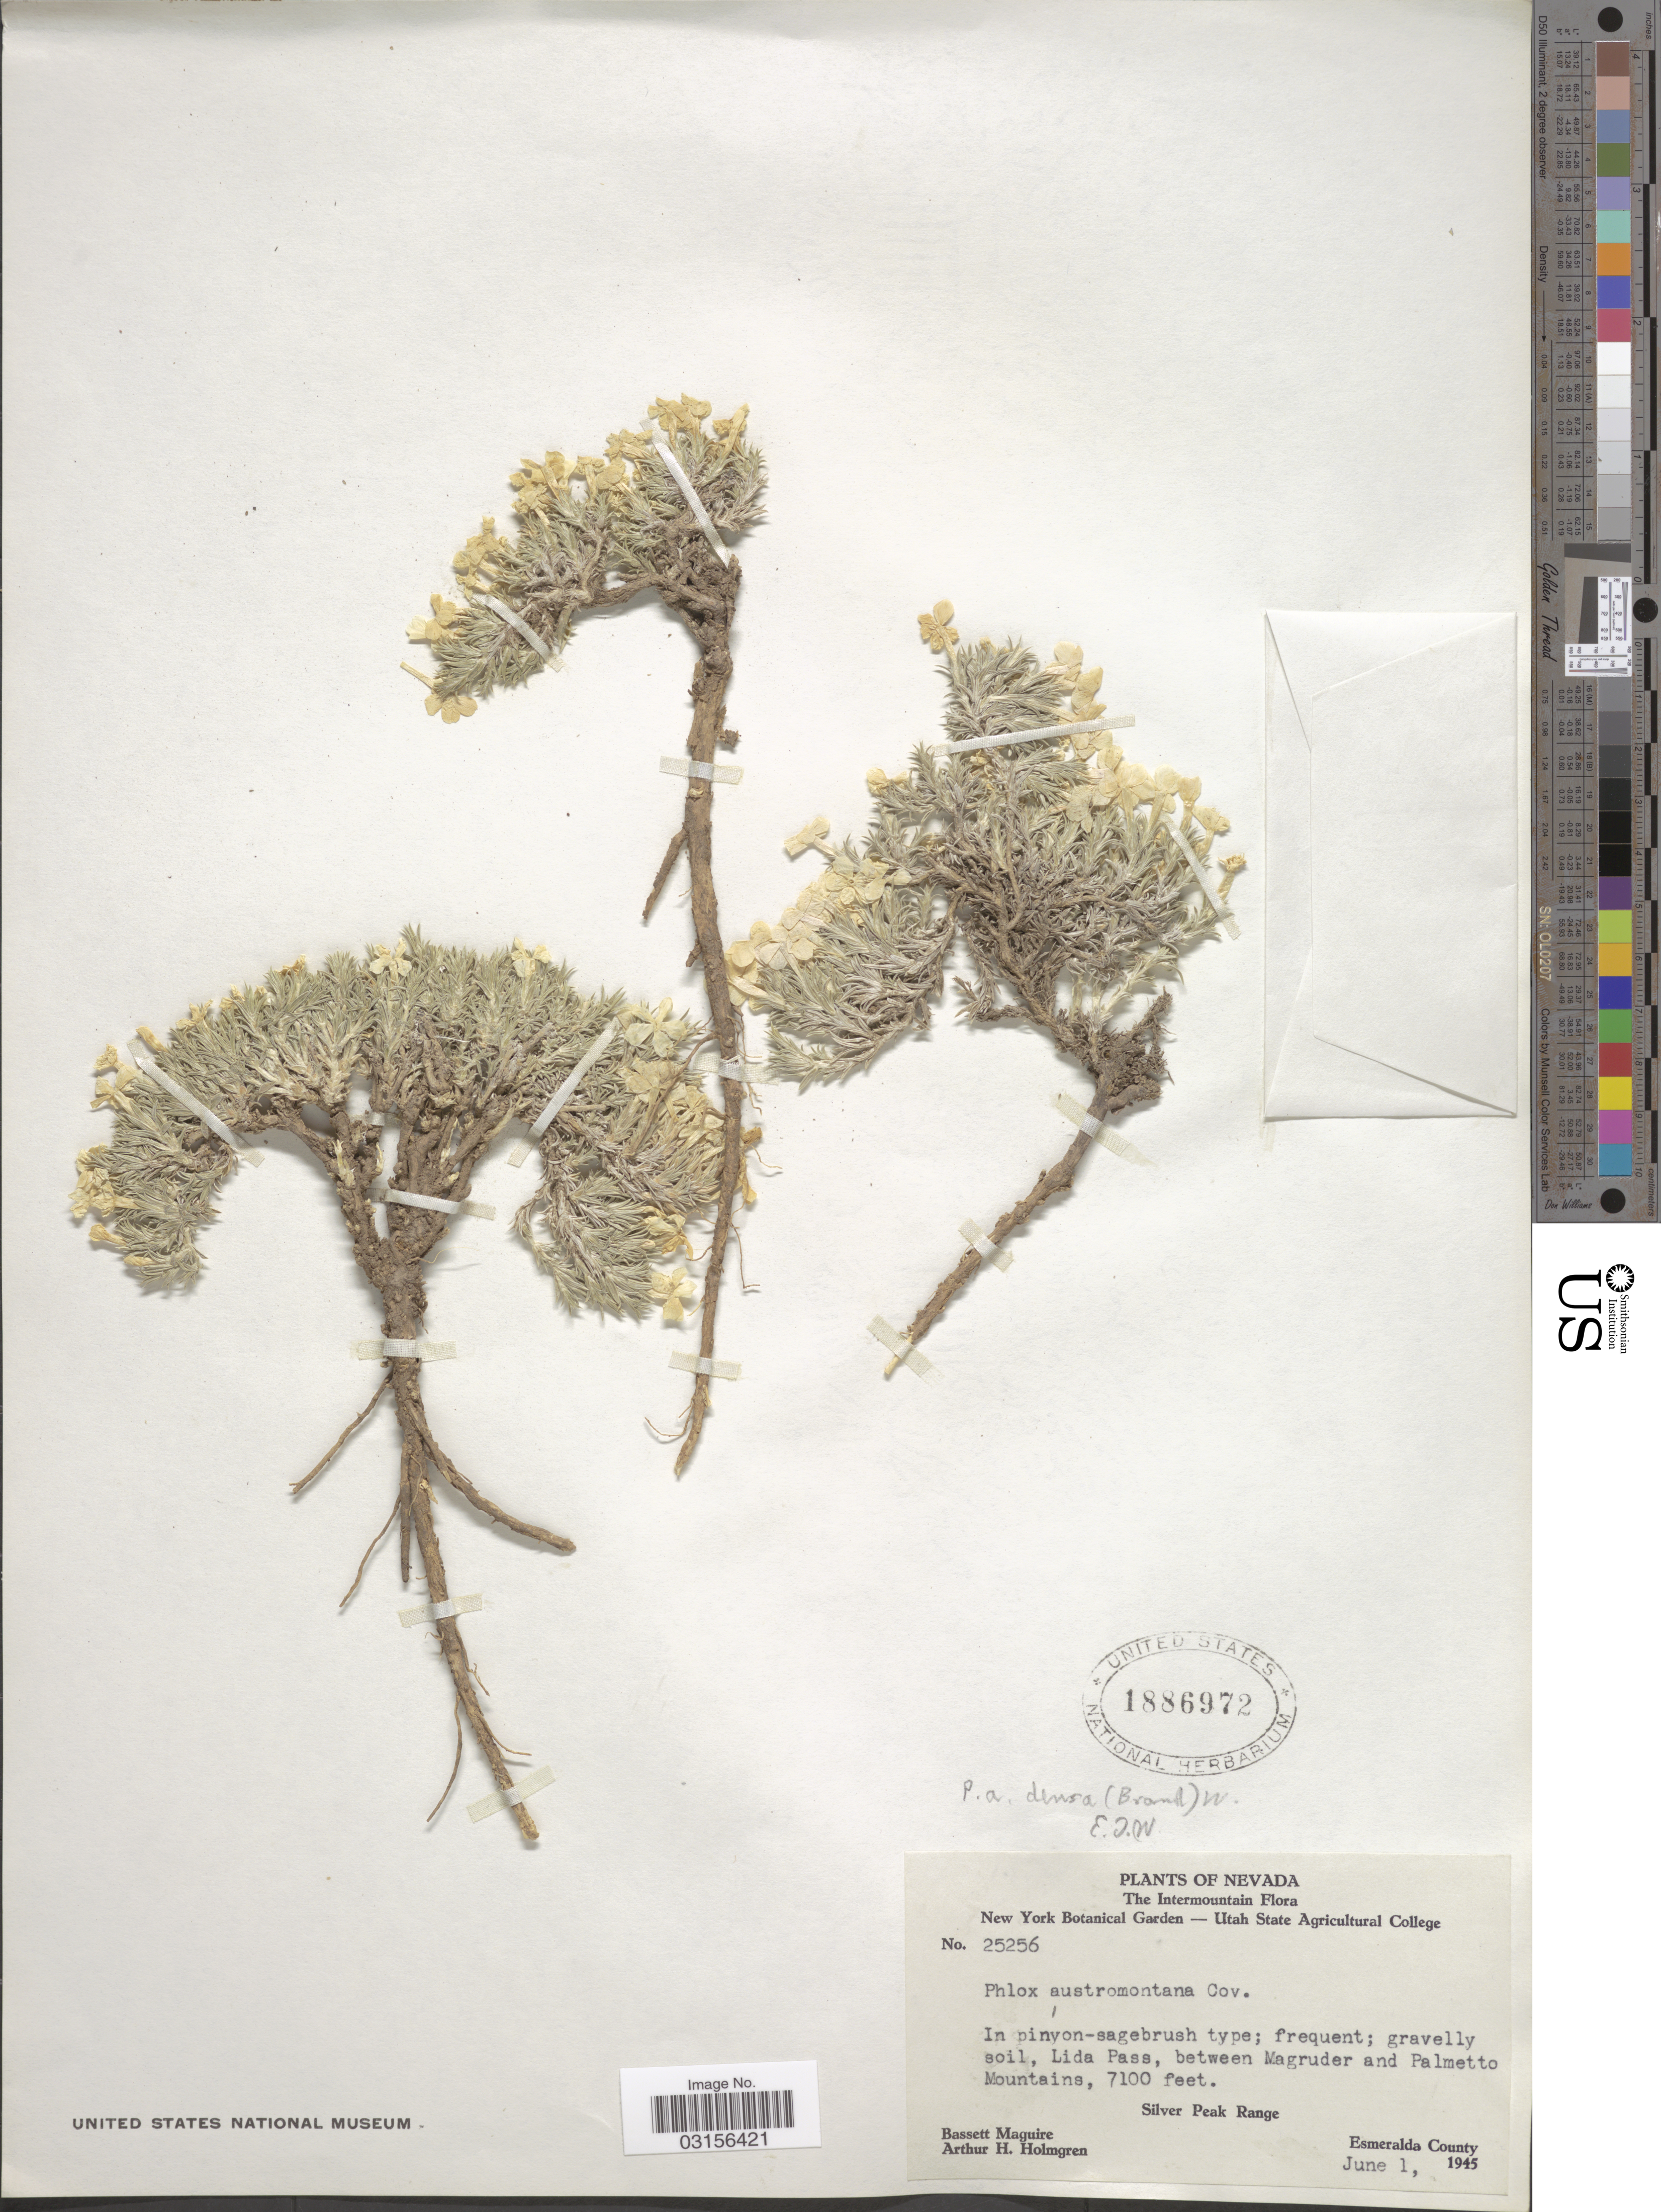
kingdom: Plantae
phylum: Tracheophyta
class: Magnoliopsida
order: Ericales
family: Polemoniaceae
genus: Phlox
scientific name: Phlox hoodii subsp. canescens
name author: (Torr. & A. Gray) Wherry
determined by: Mayfield, M. H.; Ferguson, C. J.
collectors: B. Maguire & A. H. Holmgren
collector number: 25256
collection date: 1945-06-01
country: United States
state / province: Nevada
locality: The Intermountain. Lida Pass, between Magruder and Palmetto Mountains. Silver Peak Range. Esmeralda County.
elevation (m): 2164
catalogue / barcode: US 1886972